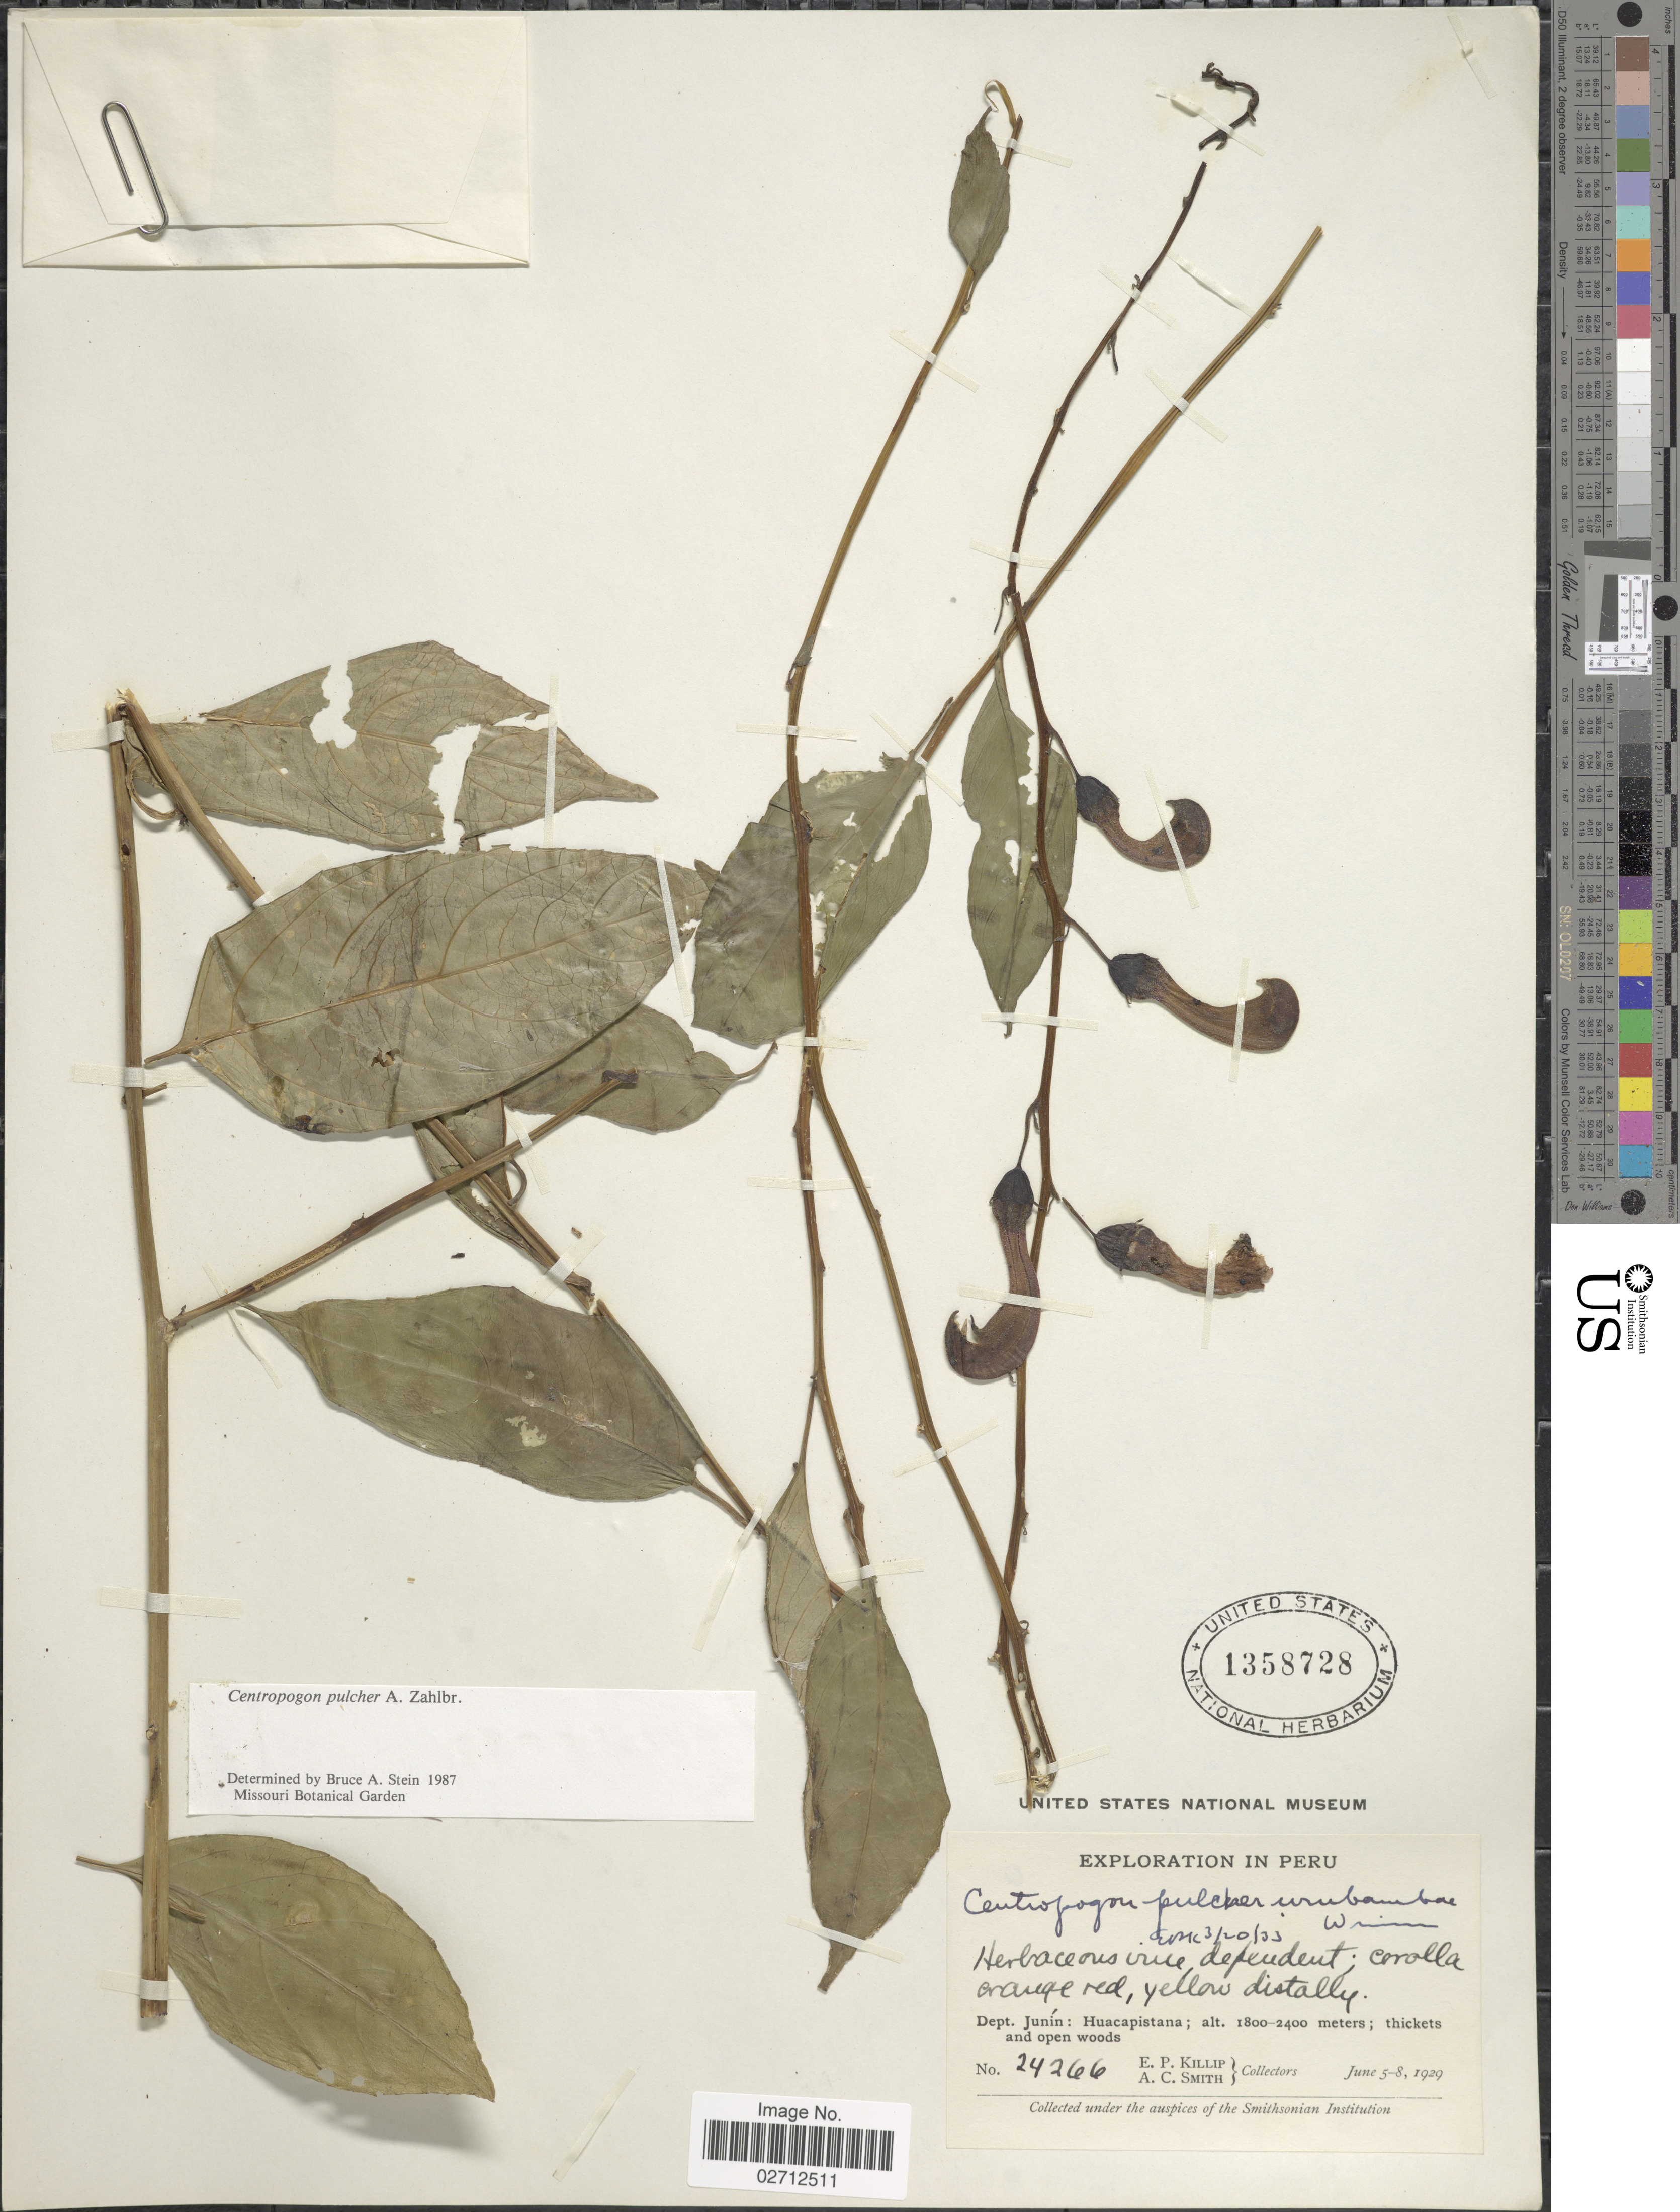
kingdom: Plantae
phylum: Tracheophyta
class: Magnoliopsida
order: Asterales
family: Campanulaceae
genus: Centropogon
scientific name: Centropogon pulcher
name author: Zahlbr.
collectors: E. P. Killip & A. C. Smith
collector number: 24266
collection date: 1929-06-05/1929-06-08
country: Peru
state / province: Junín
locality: Dept. Junín: Huacapistana; thickets and open woods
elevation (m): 1800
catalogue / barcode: US 1358728